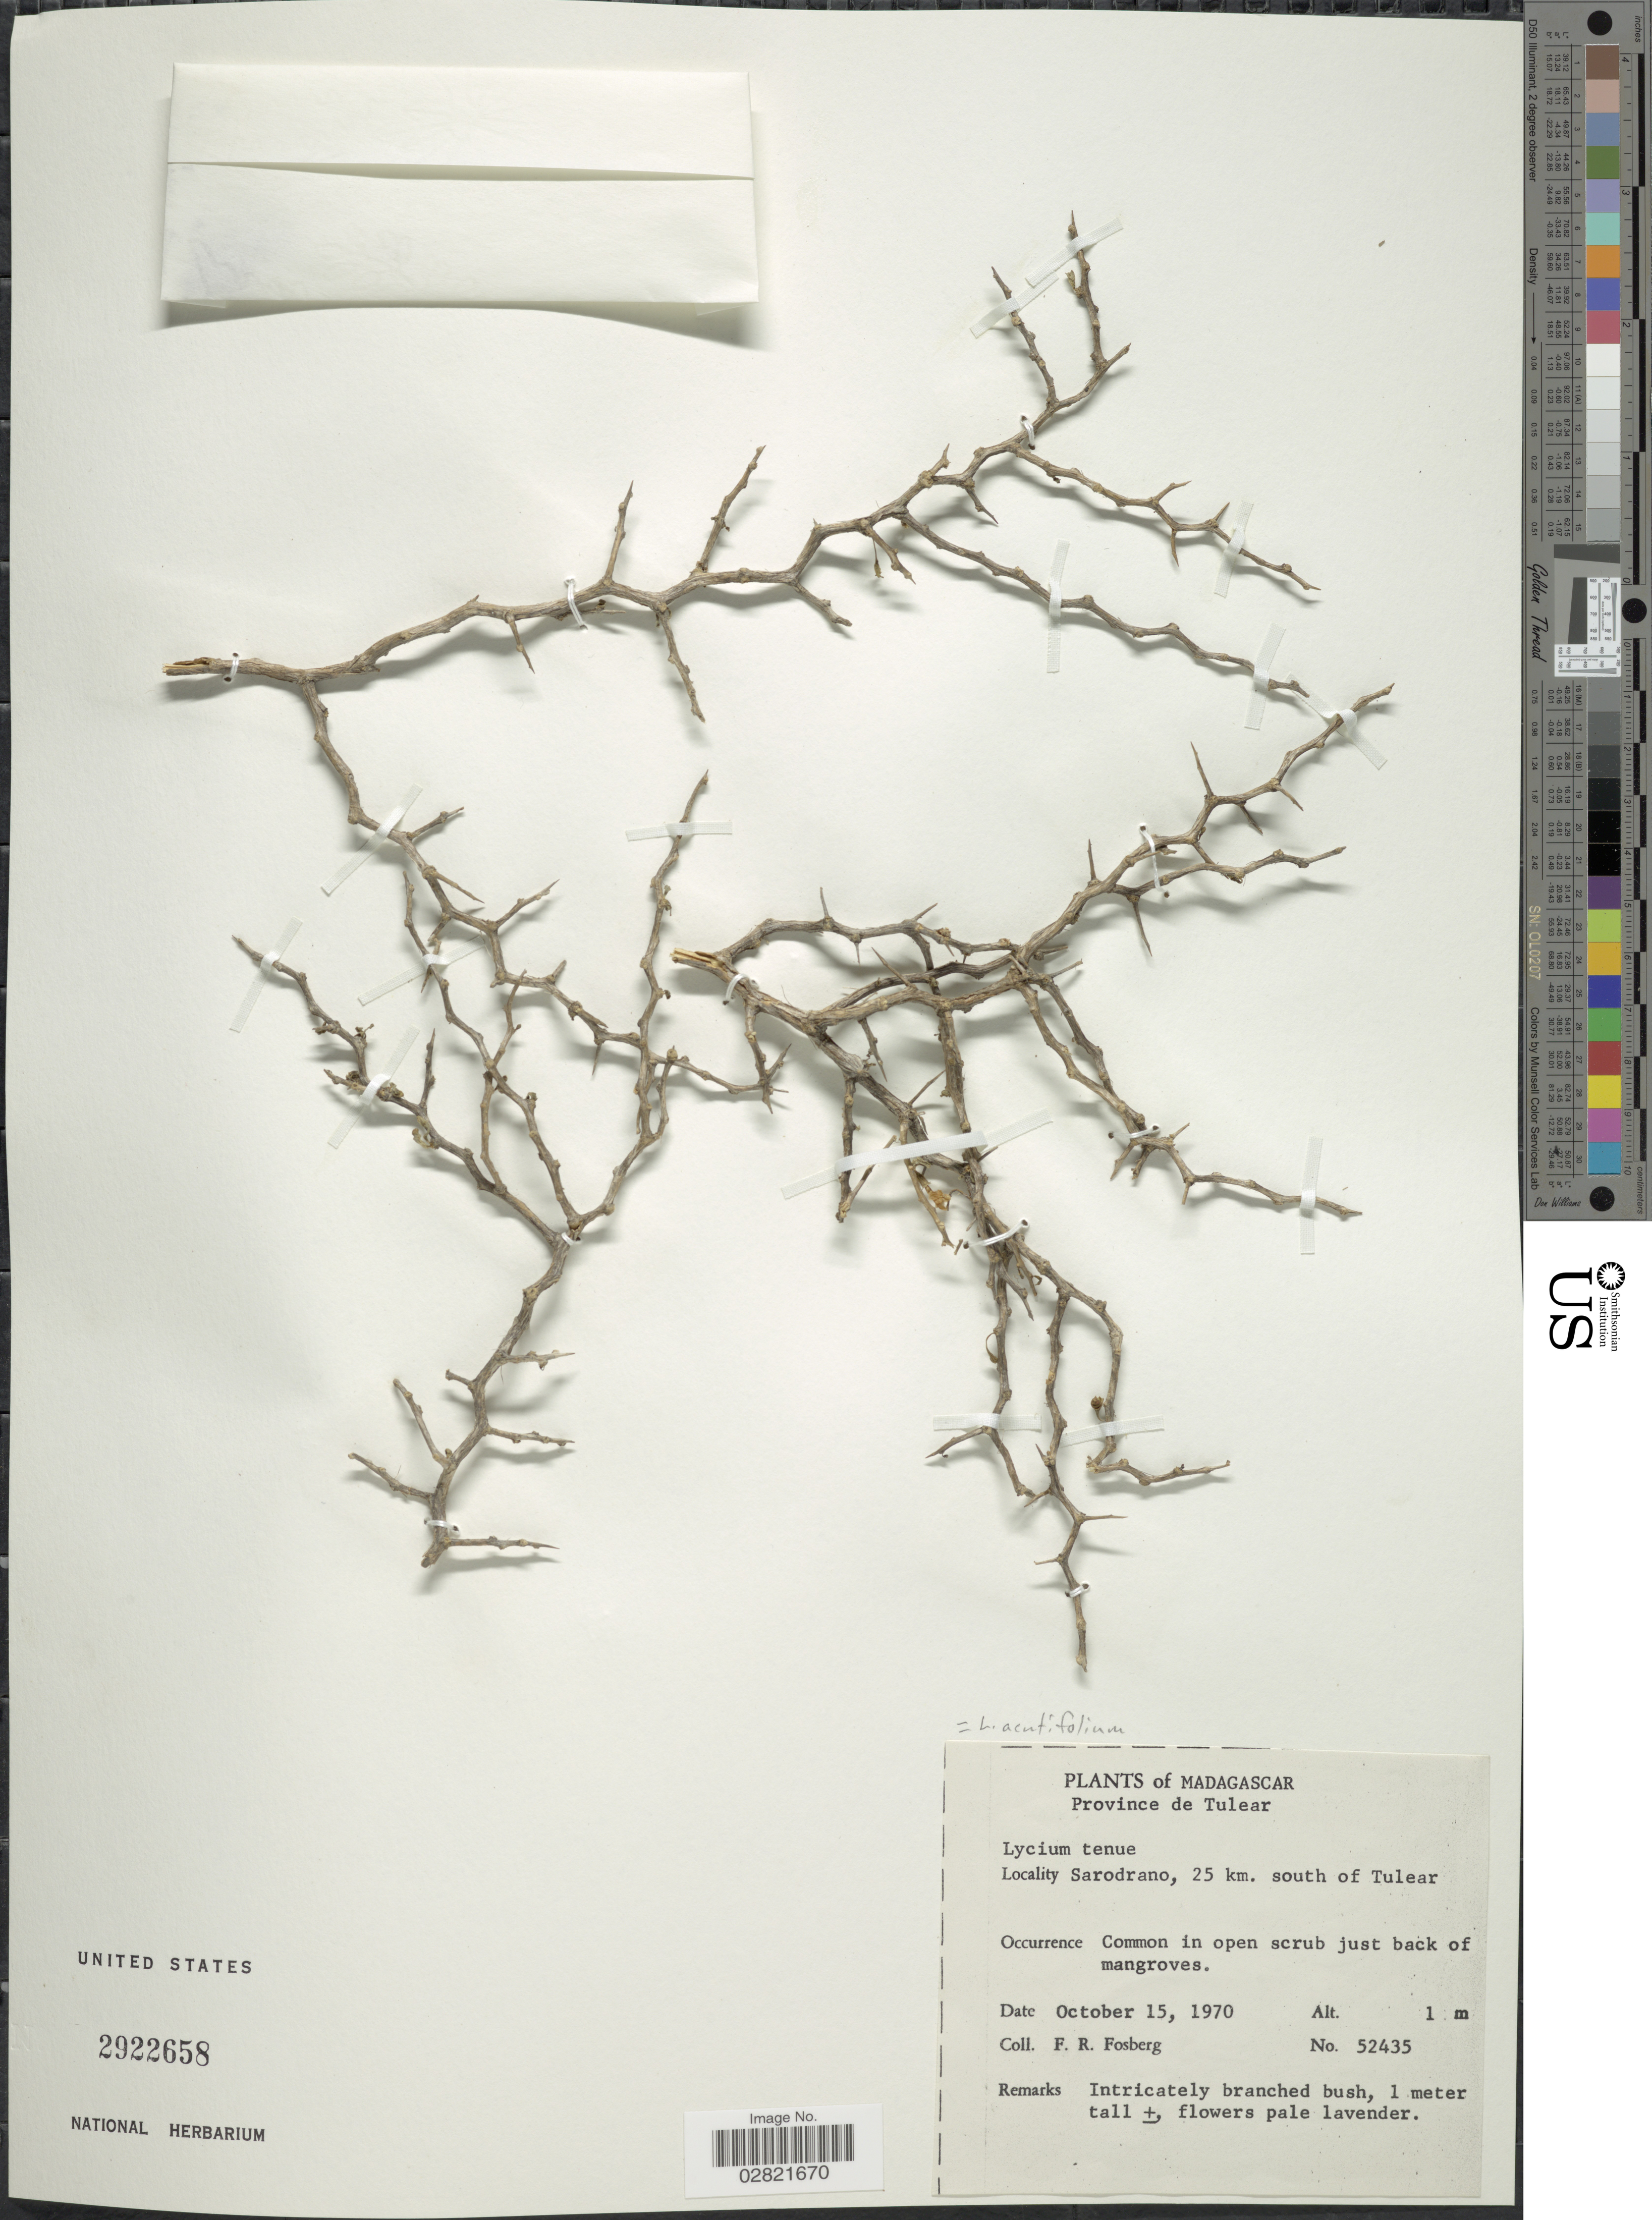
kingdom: Plantae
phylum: Tracheophyta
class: Magnoliopsida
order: Solanales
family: Solanaceae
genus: Lycium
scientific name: Lycium acutifolium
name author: Dunal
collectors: F. R. Fosberg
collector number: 52435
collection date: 1970-10-15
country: Madagascar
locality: Province de Tulear. Sarodrano, 25 km. south of Tulear.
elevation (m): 1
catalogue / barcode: US 2922658